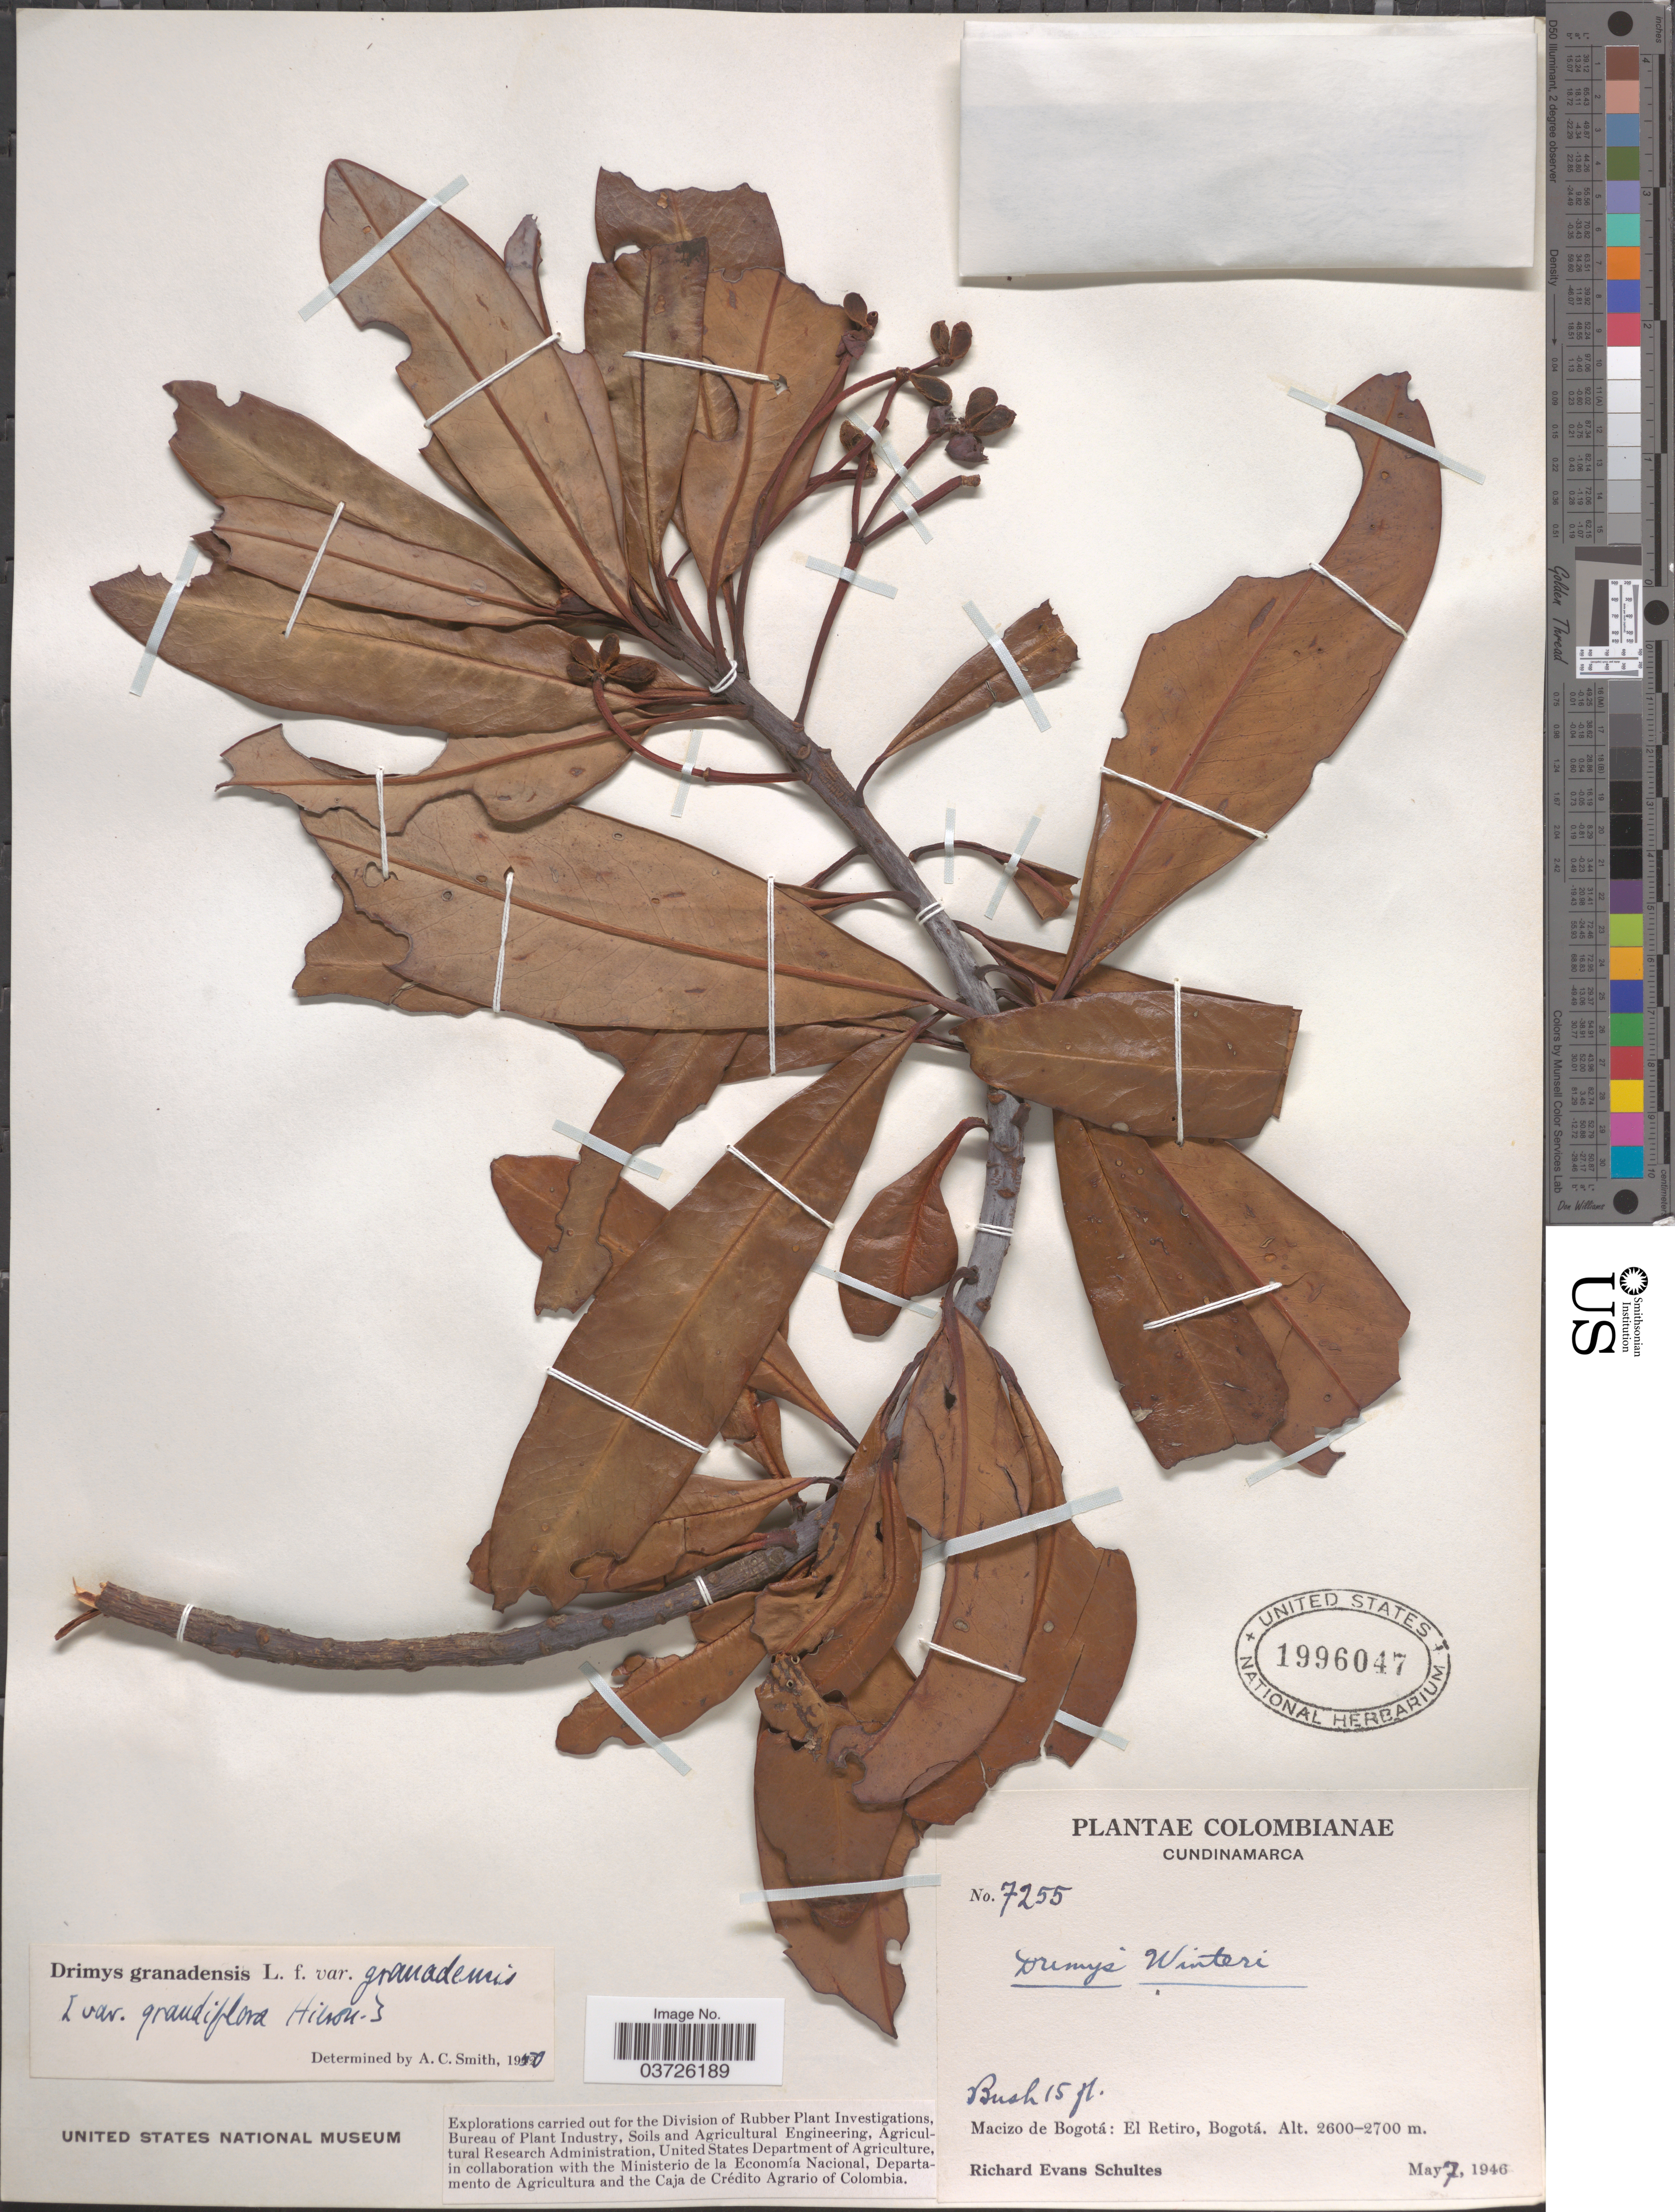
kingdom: Plantae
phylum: Tracheophyta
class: Magnoliopsida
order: Canellales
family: Winteraceae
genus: Drimys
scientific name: Drimys granadensis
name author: L. f.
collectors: R. E. Schultes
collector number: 7255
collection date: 1946-05-07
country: Colombia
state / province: Cundinamarca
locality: Macizo de Bogotá: El Retiro, Bogotá.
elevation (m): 2600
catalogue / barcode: US 1996047